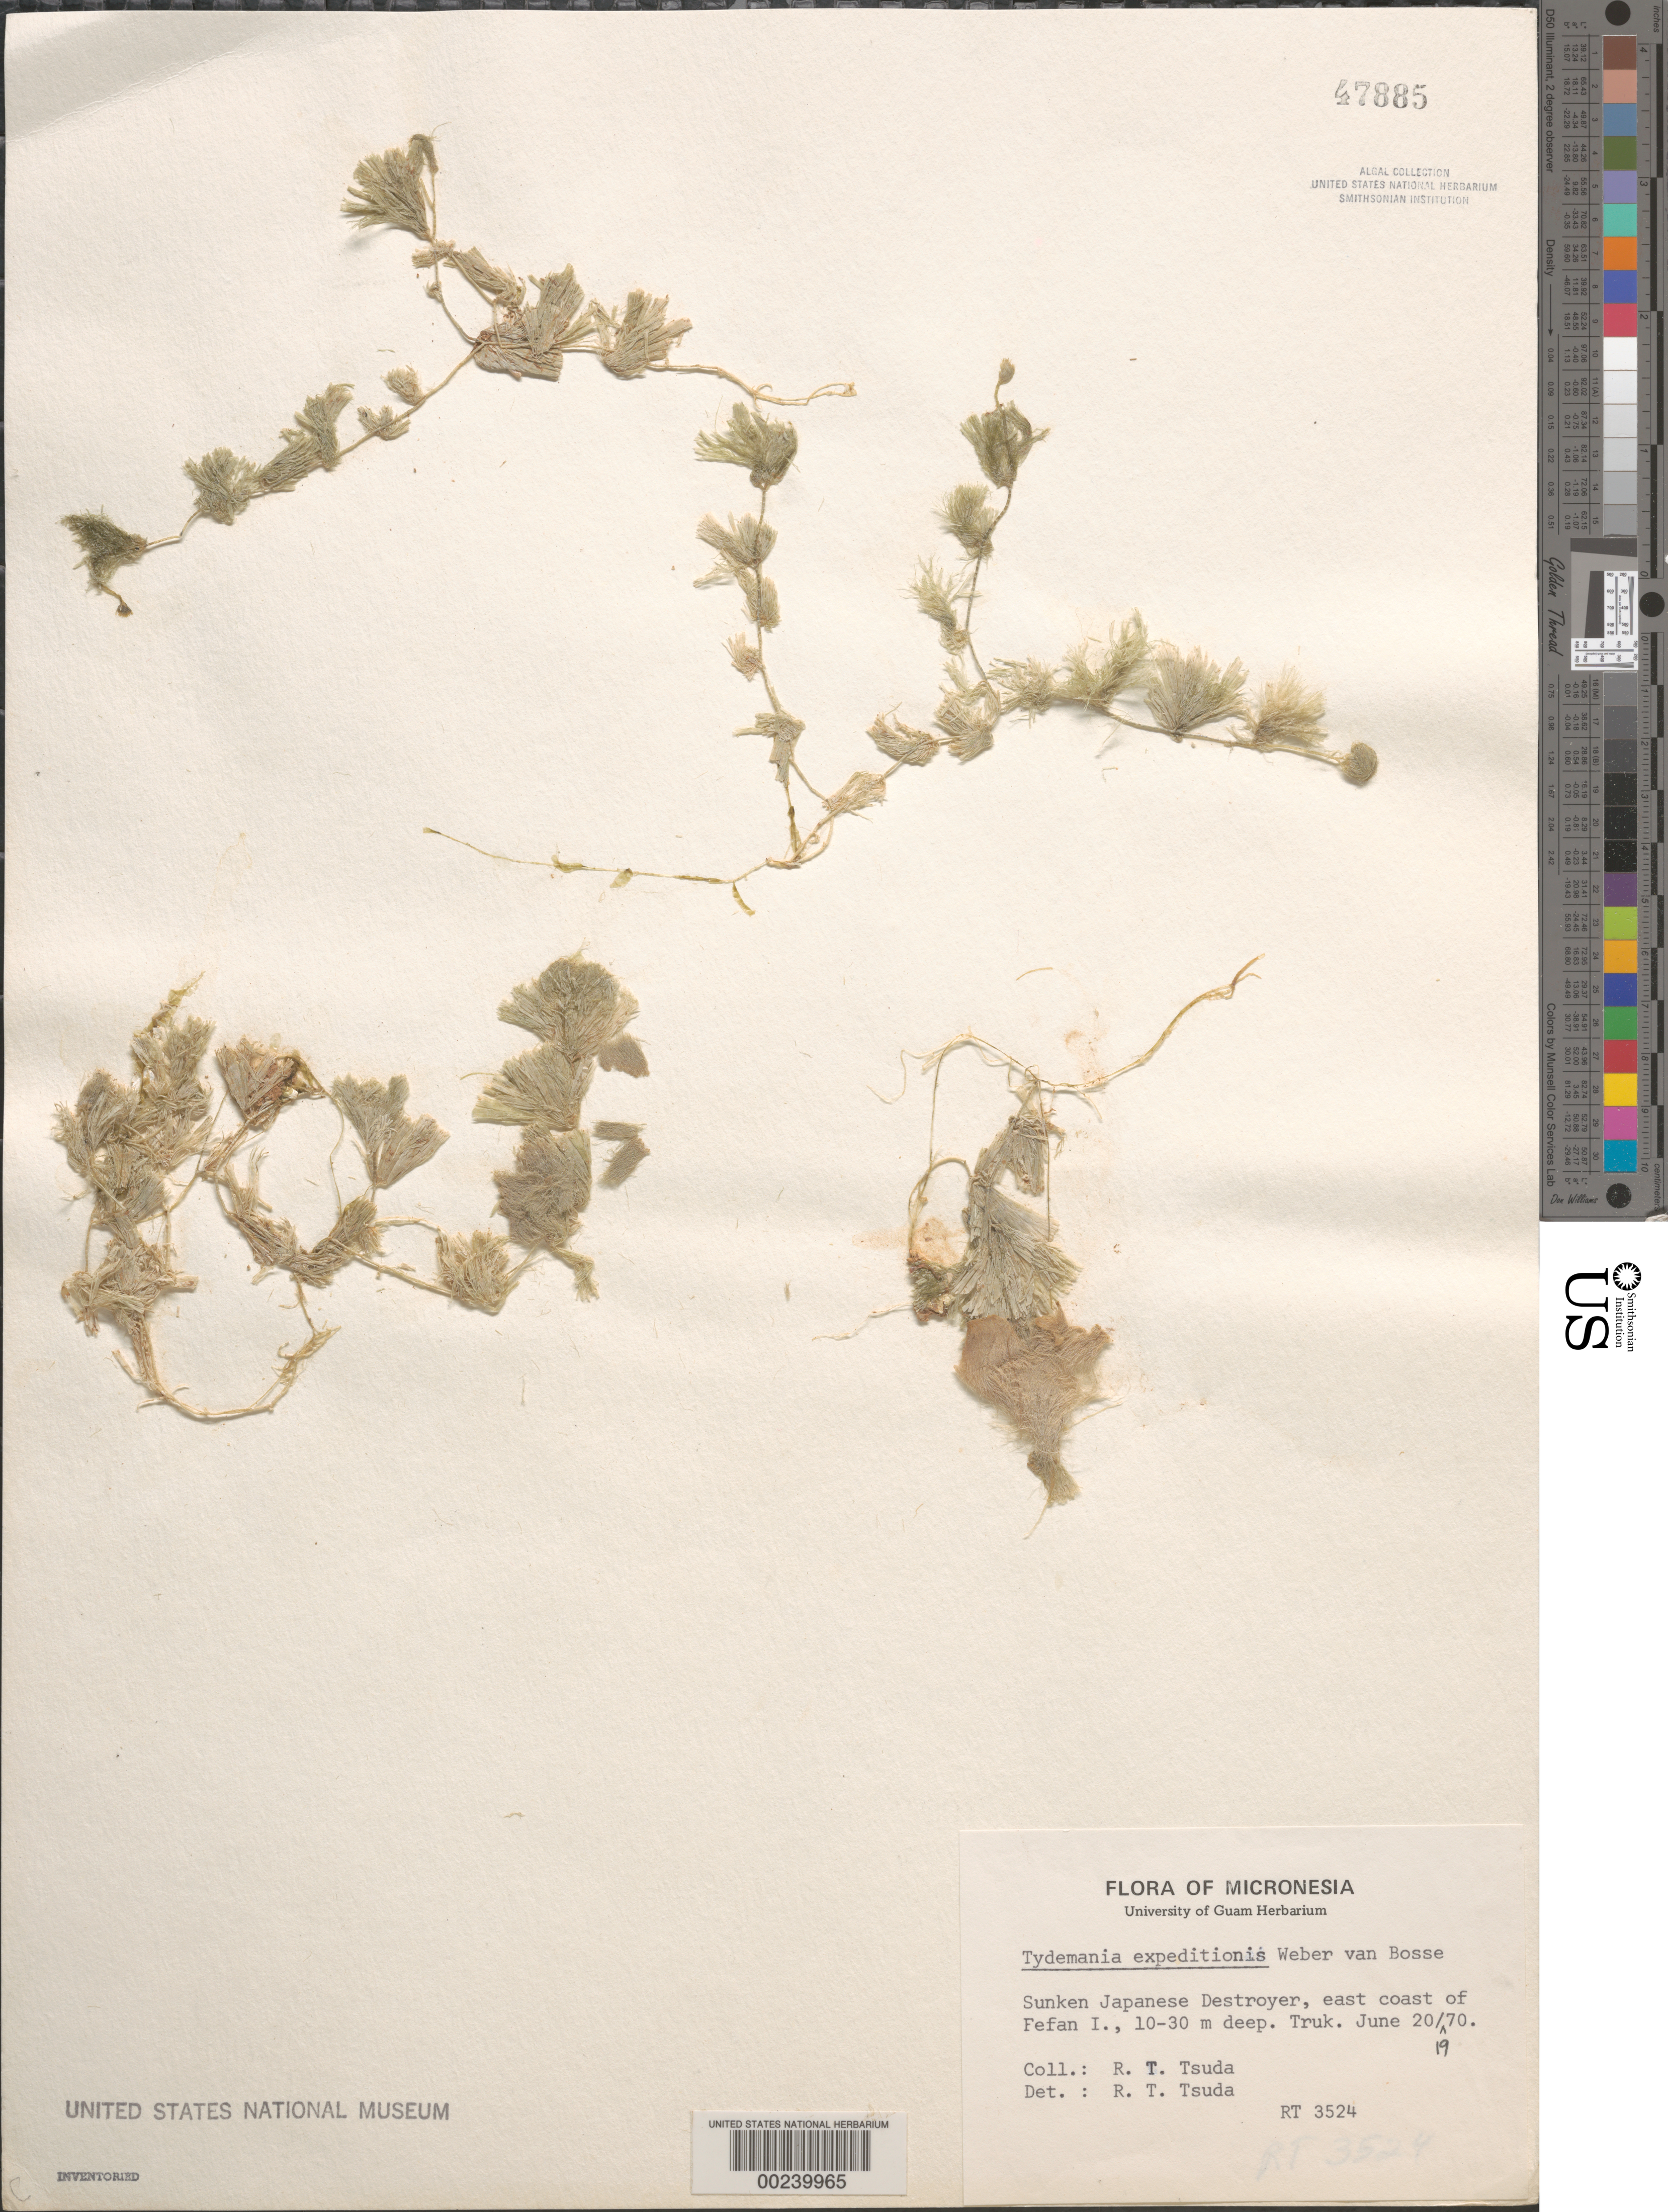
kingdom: Plantae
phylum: Chlorophyta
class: Ulvophyceae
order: Bryopsidales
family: Udoteaceae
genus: Tydemania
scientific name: Tydemania expeditionis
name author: Weber Bosse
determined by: Tsuda, R. T.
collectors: R. Tsuda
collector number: Rt 3524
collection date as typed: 20 Jun 1970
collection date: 1970-06-20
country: Micronesia, Federated States of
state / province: Truk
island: Fefan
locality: Sunken Japanese destroyer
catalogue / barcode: US 47885